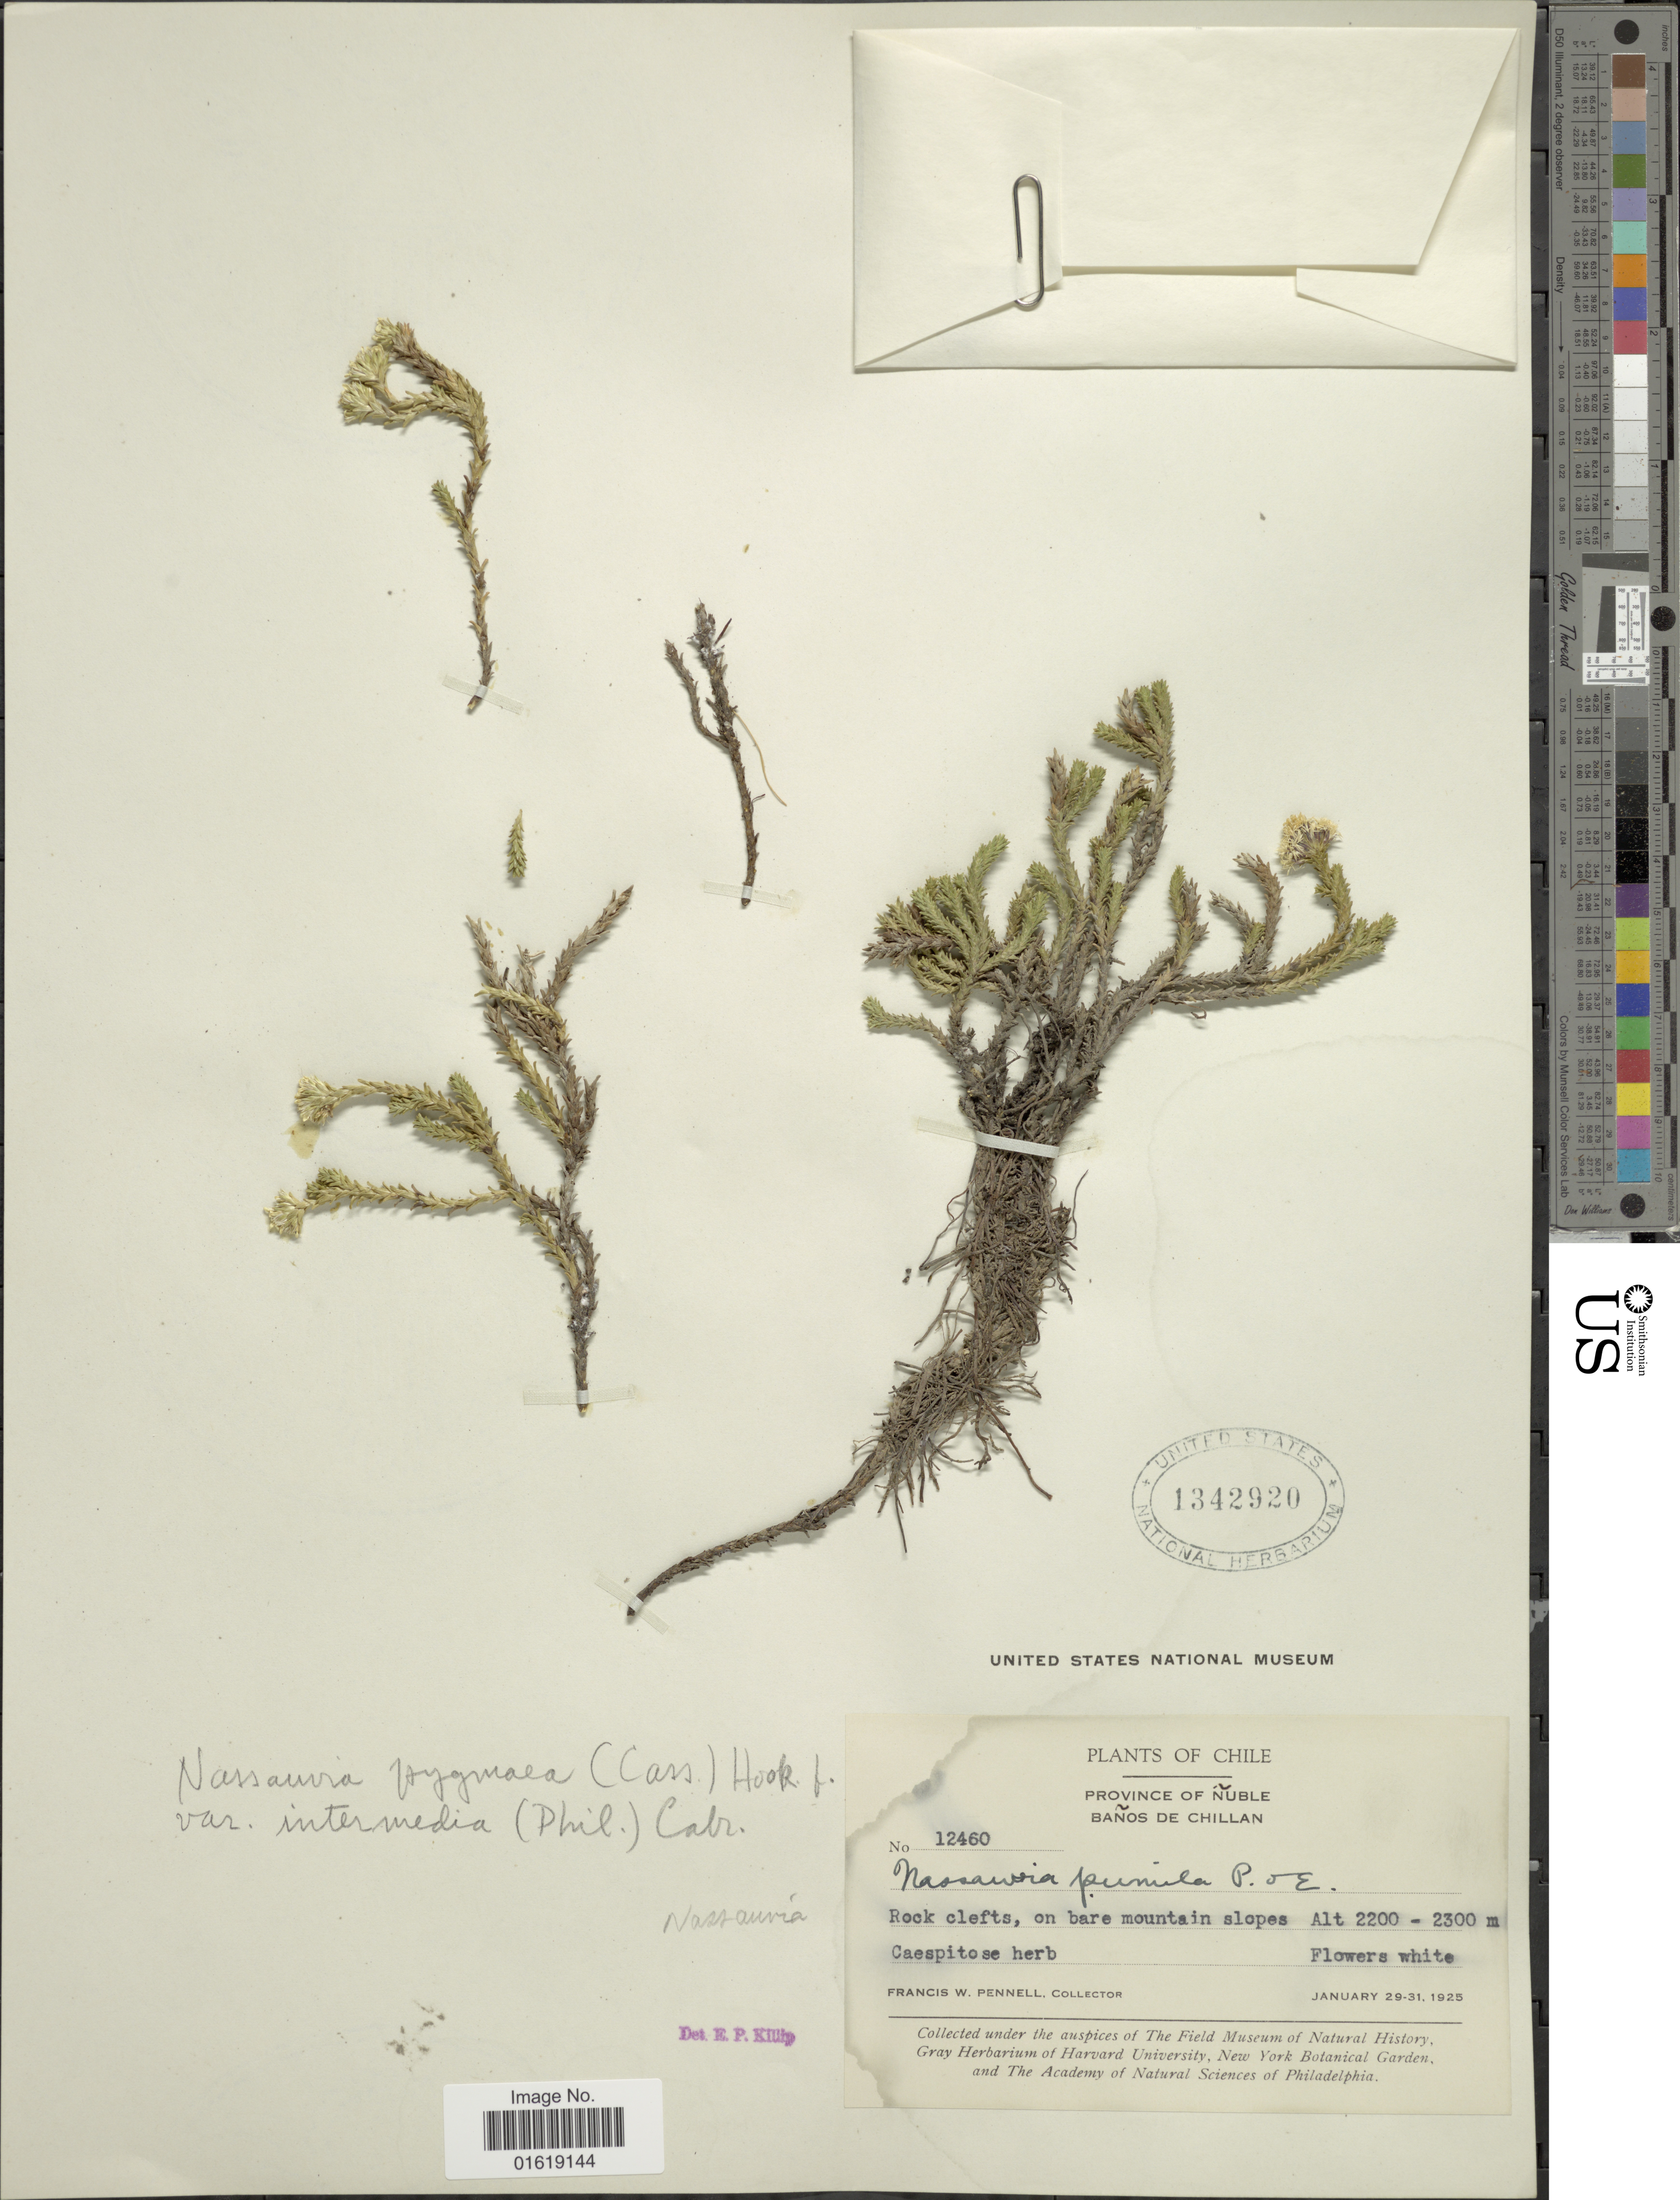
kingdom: Plantae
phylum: Tracheophyta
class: Magnoliopsida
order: Asterales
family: Asteraceae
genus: Nassauvia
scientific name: Nassauvia pygmaea var. intermedia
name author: (Phil.) Cabrera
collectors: F. W. Pennell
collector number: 12460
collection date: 1925-01-29/1925-01-31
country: Chile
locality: Province of Nuble. Baños de Chillan. Rock clefts, on bare mountain slopes.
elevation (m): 2200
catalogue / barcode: US 1342920